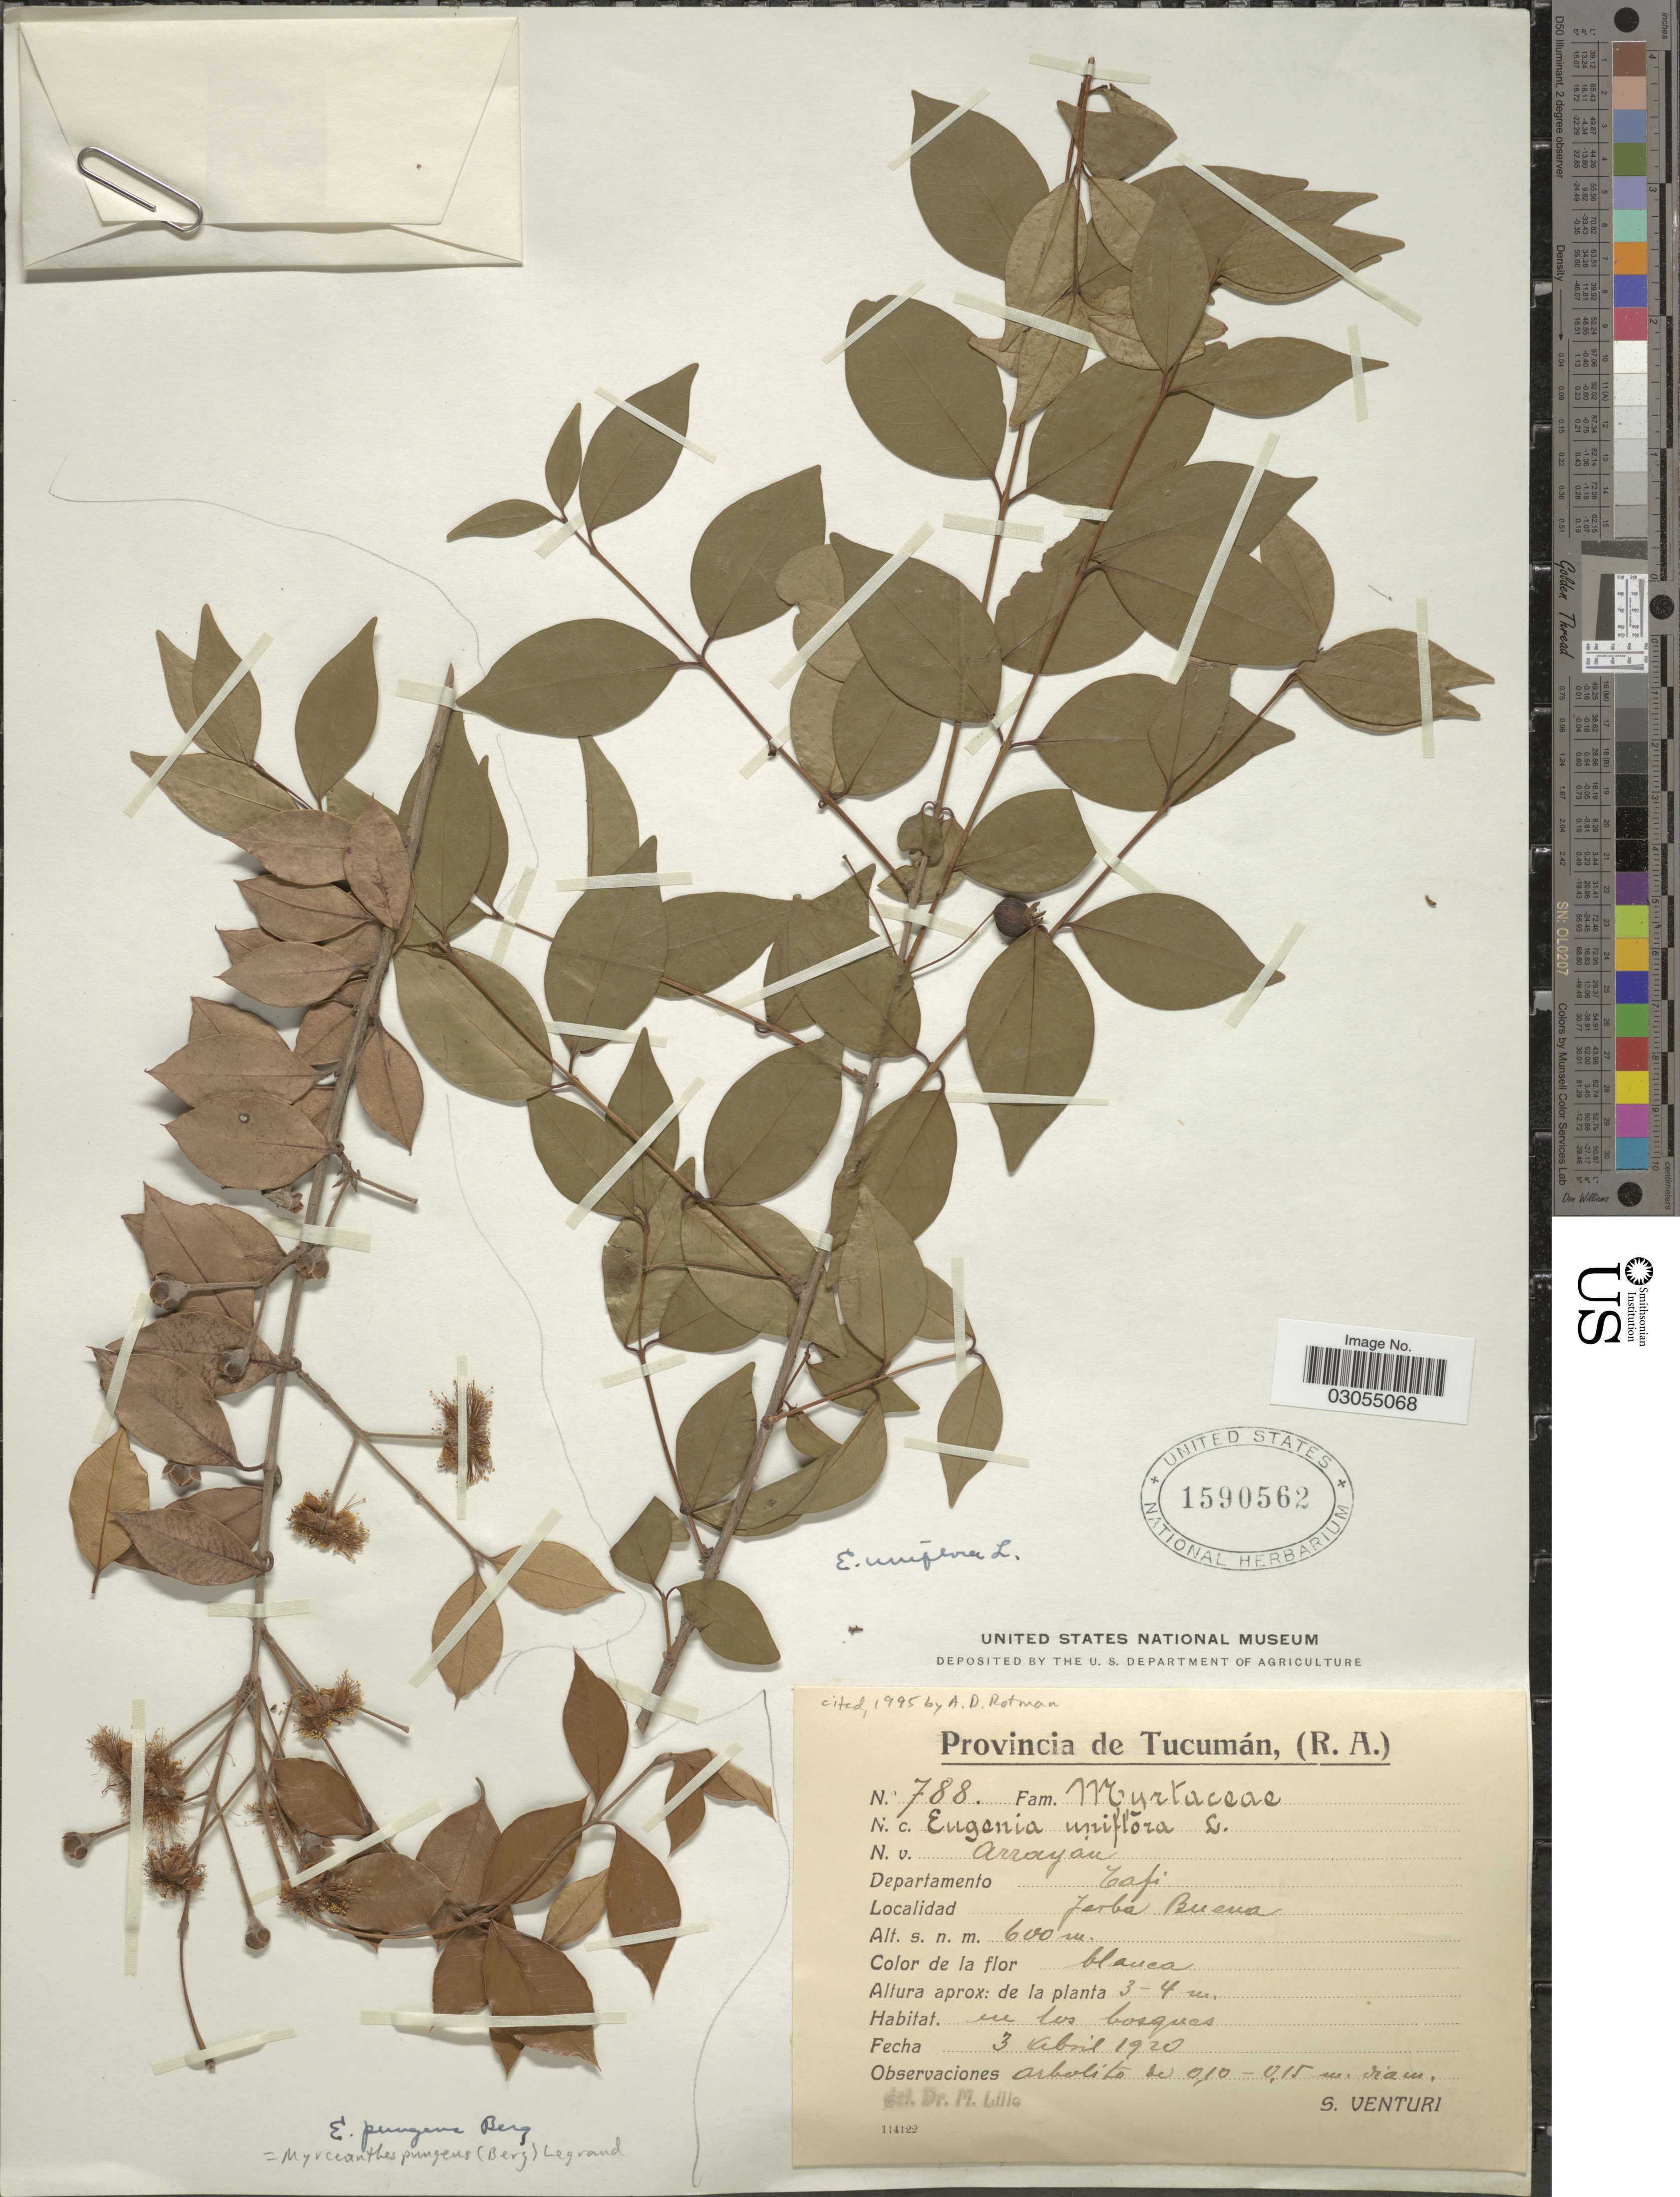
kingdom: Plantae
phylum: Tracheophyta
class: Magnoliopsida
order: Myrtales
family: Myrtaceae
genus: Eugenia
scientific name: Eugenia uniflora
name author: L.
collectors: S. Venturi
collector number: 788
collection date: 1920-04-03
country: Argentina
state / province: Tucuman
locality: Departamento Tafi, Yerba Buena.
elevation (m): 600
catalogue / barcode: US 1590562